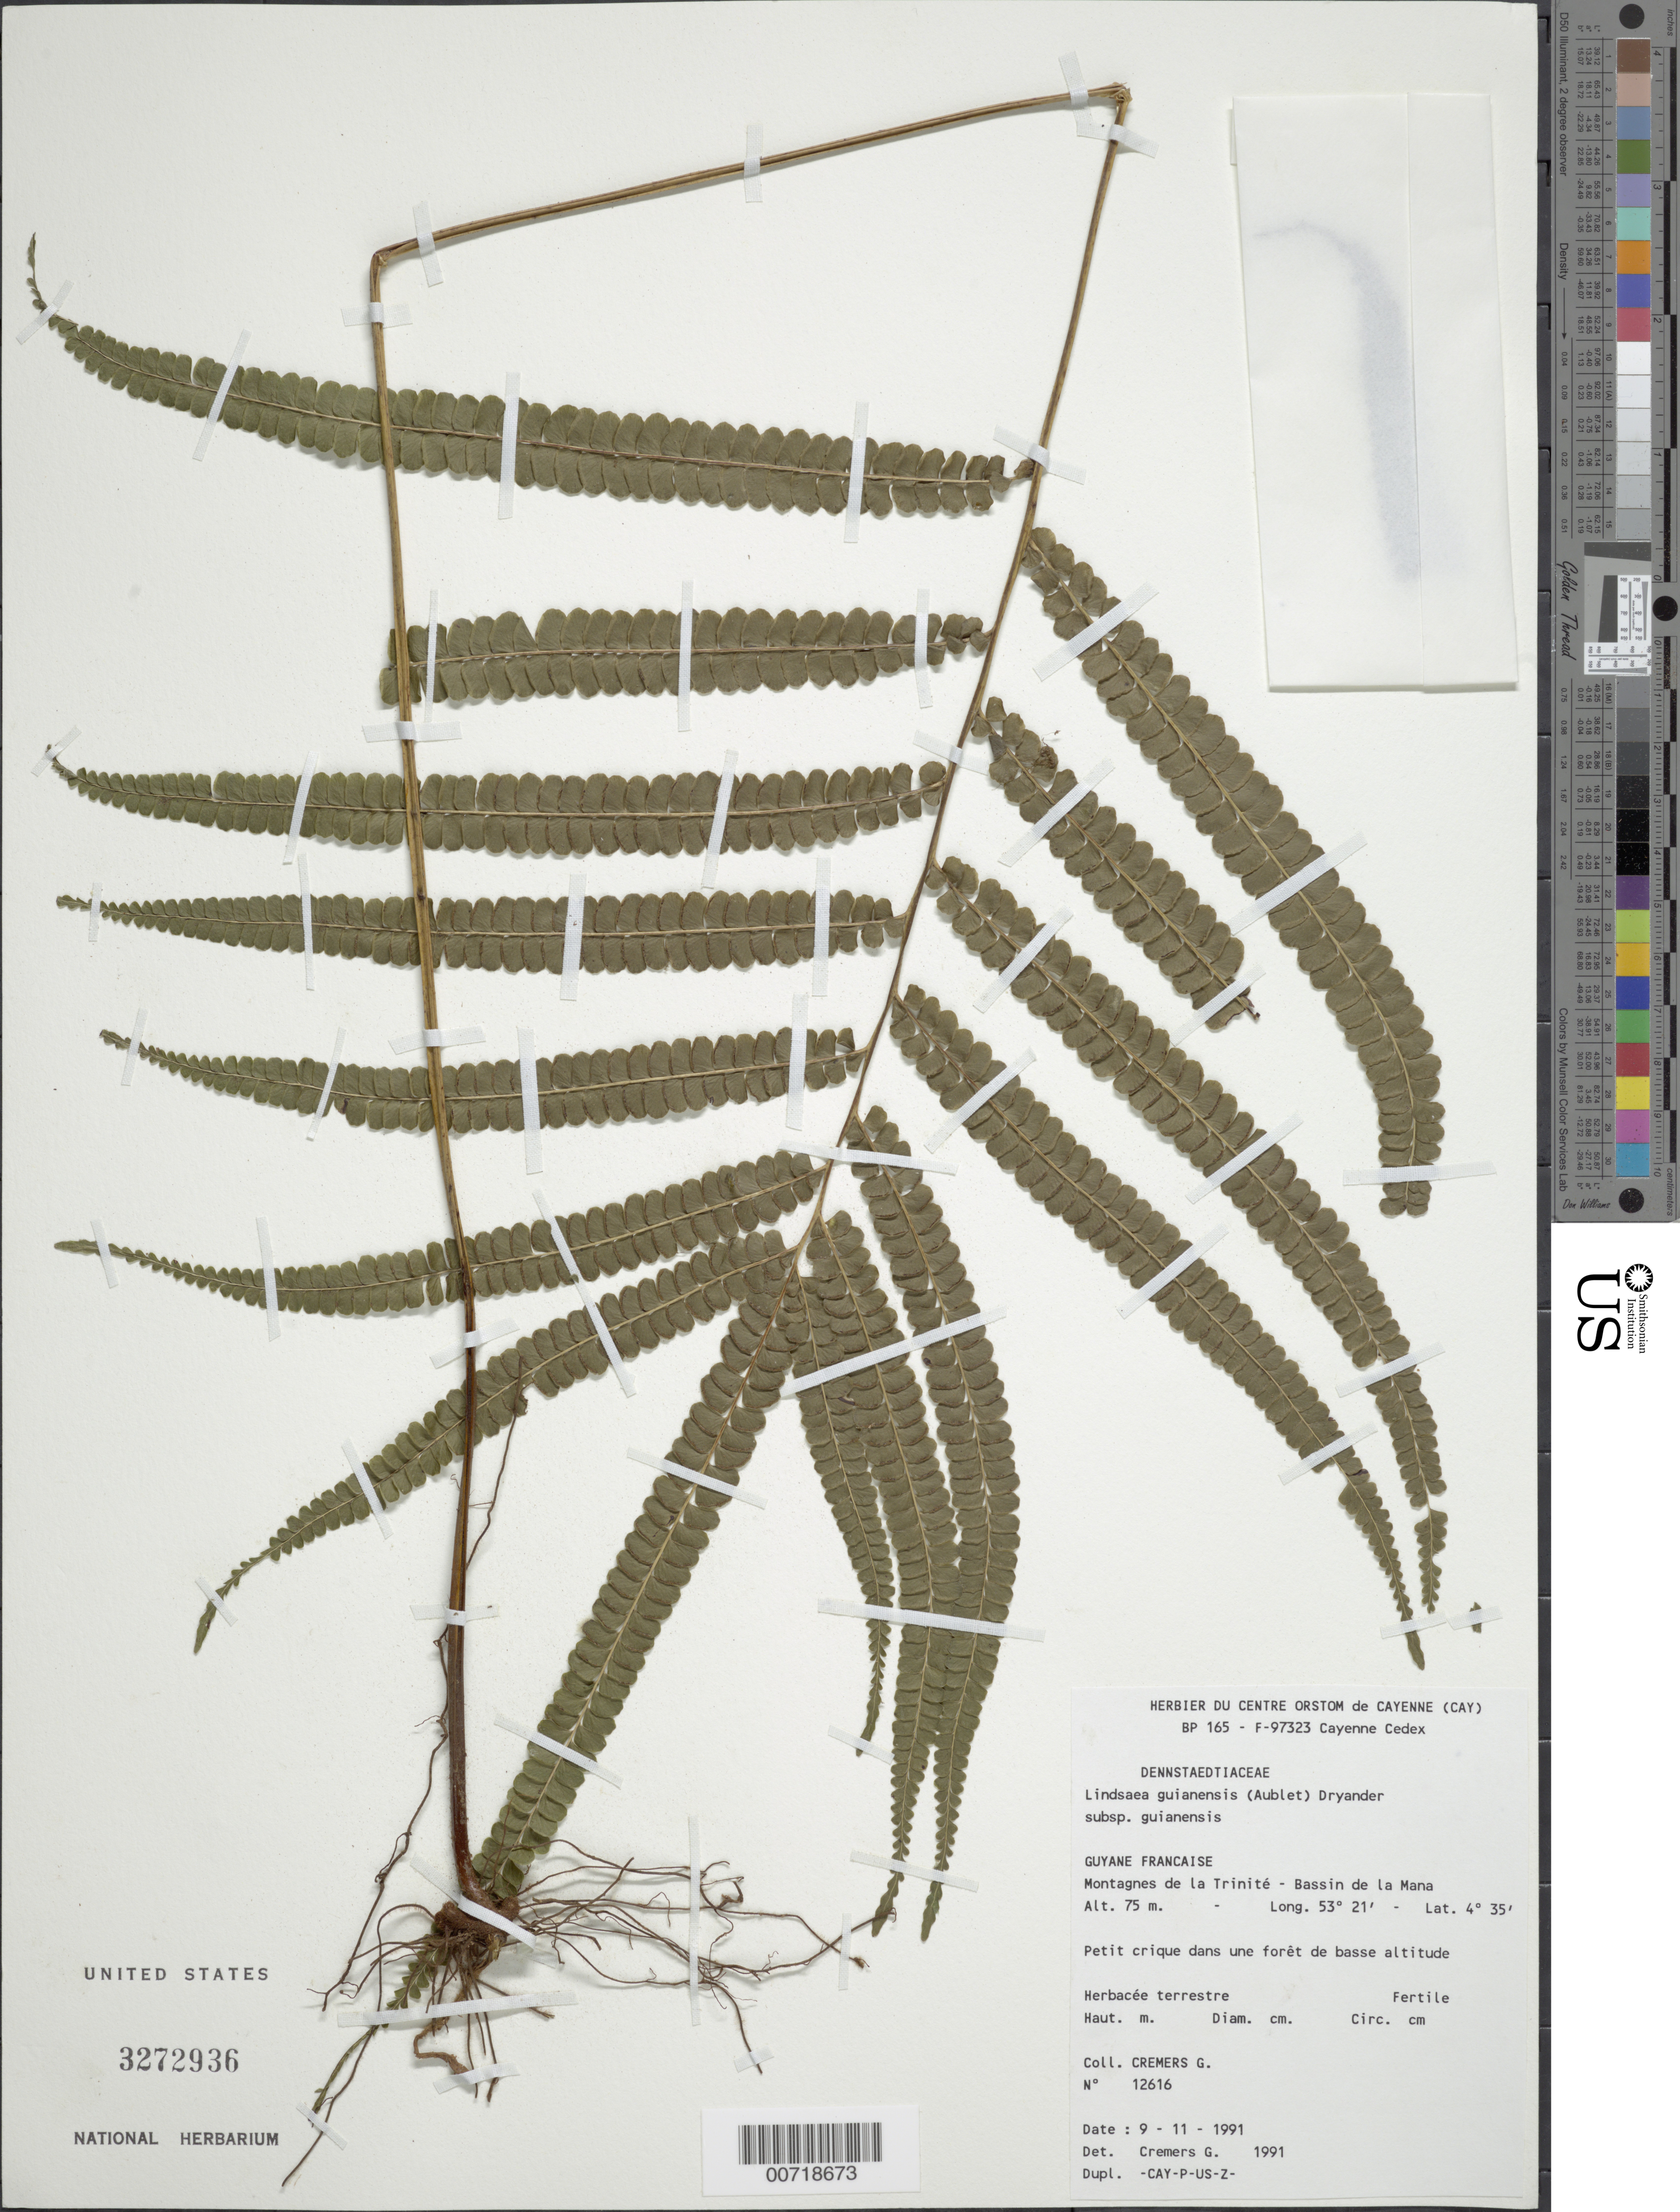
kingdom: Plantae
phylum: Tracheophyta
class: Polypodiopsida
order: Polypodiales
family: Lindsaeaceae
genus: Lindsaea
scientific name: Lindsaea guianensis subsp. guianensis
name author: (Aubl.) Dryand.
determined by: Cremers, Georges A.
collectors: G. Cremers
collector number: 12616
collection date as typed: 9-Nov-91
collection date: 1991-11-09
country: French Guiana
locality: Montagnes de la Trinité, Bassin de la Mana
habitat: Petit crique dans une forêt de basse altitude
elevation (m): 75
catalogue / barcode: US 3272936